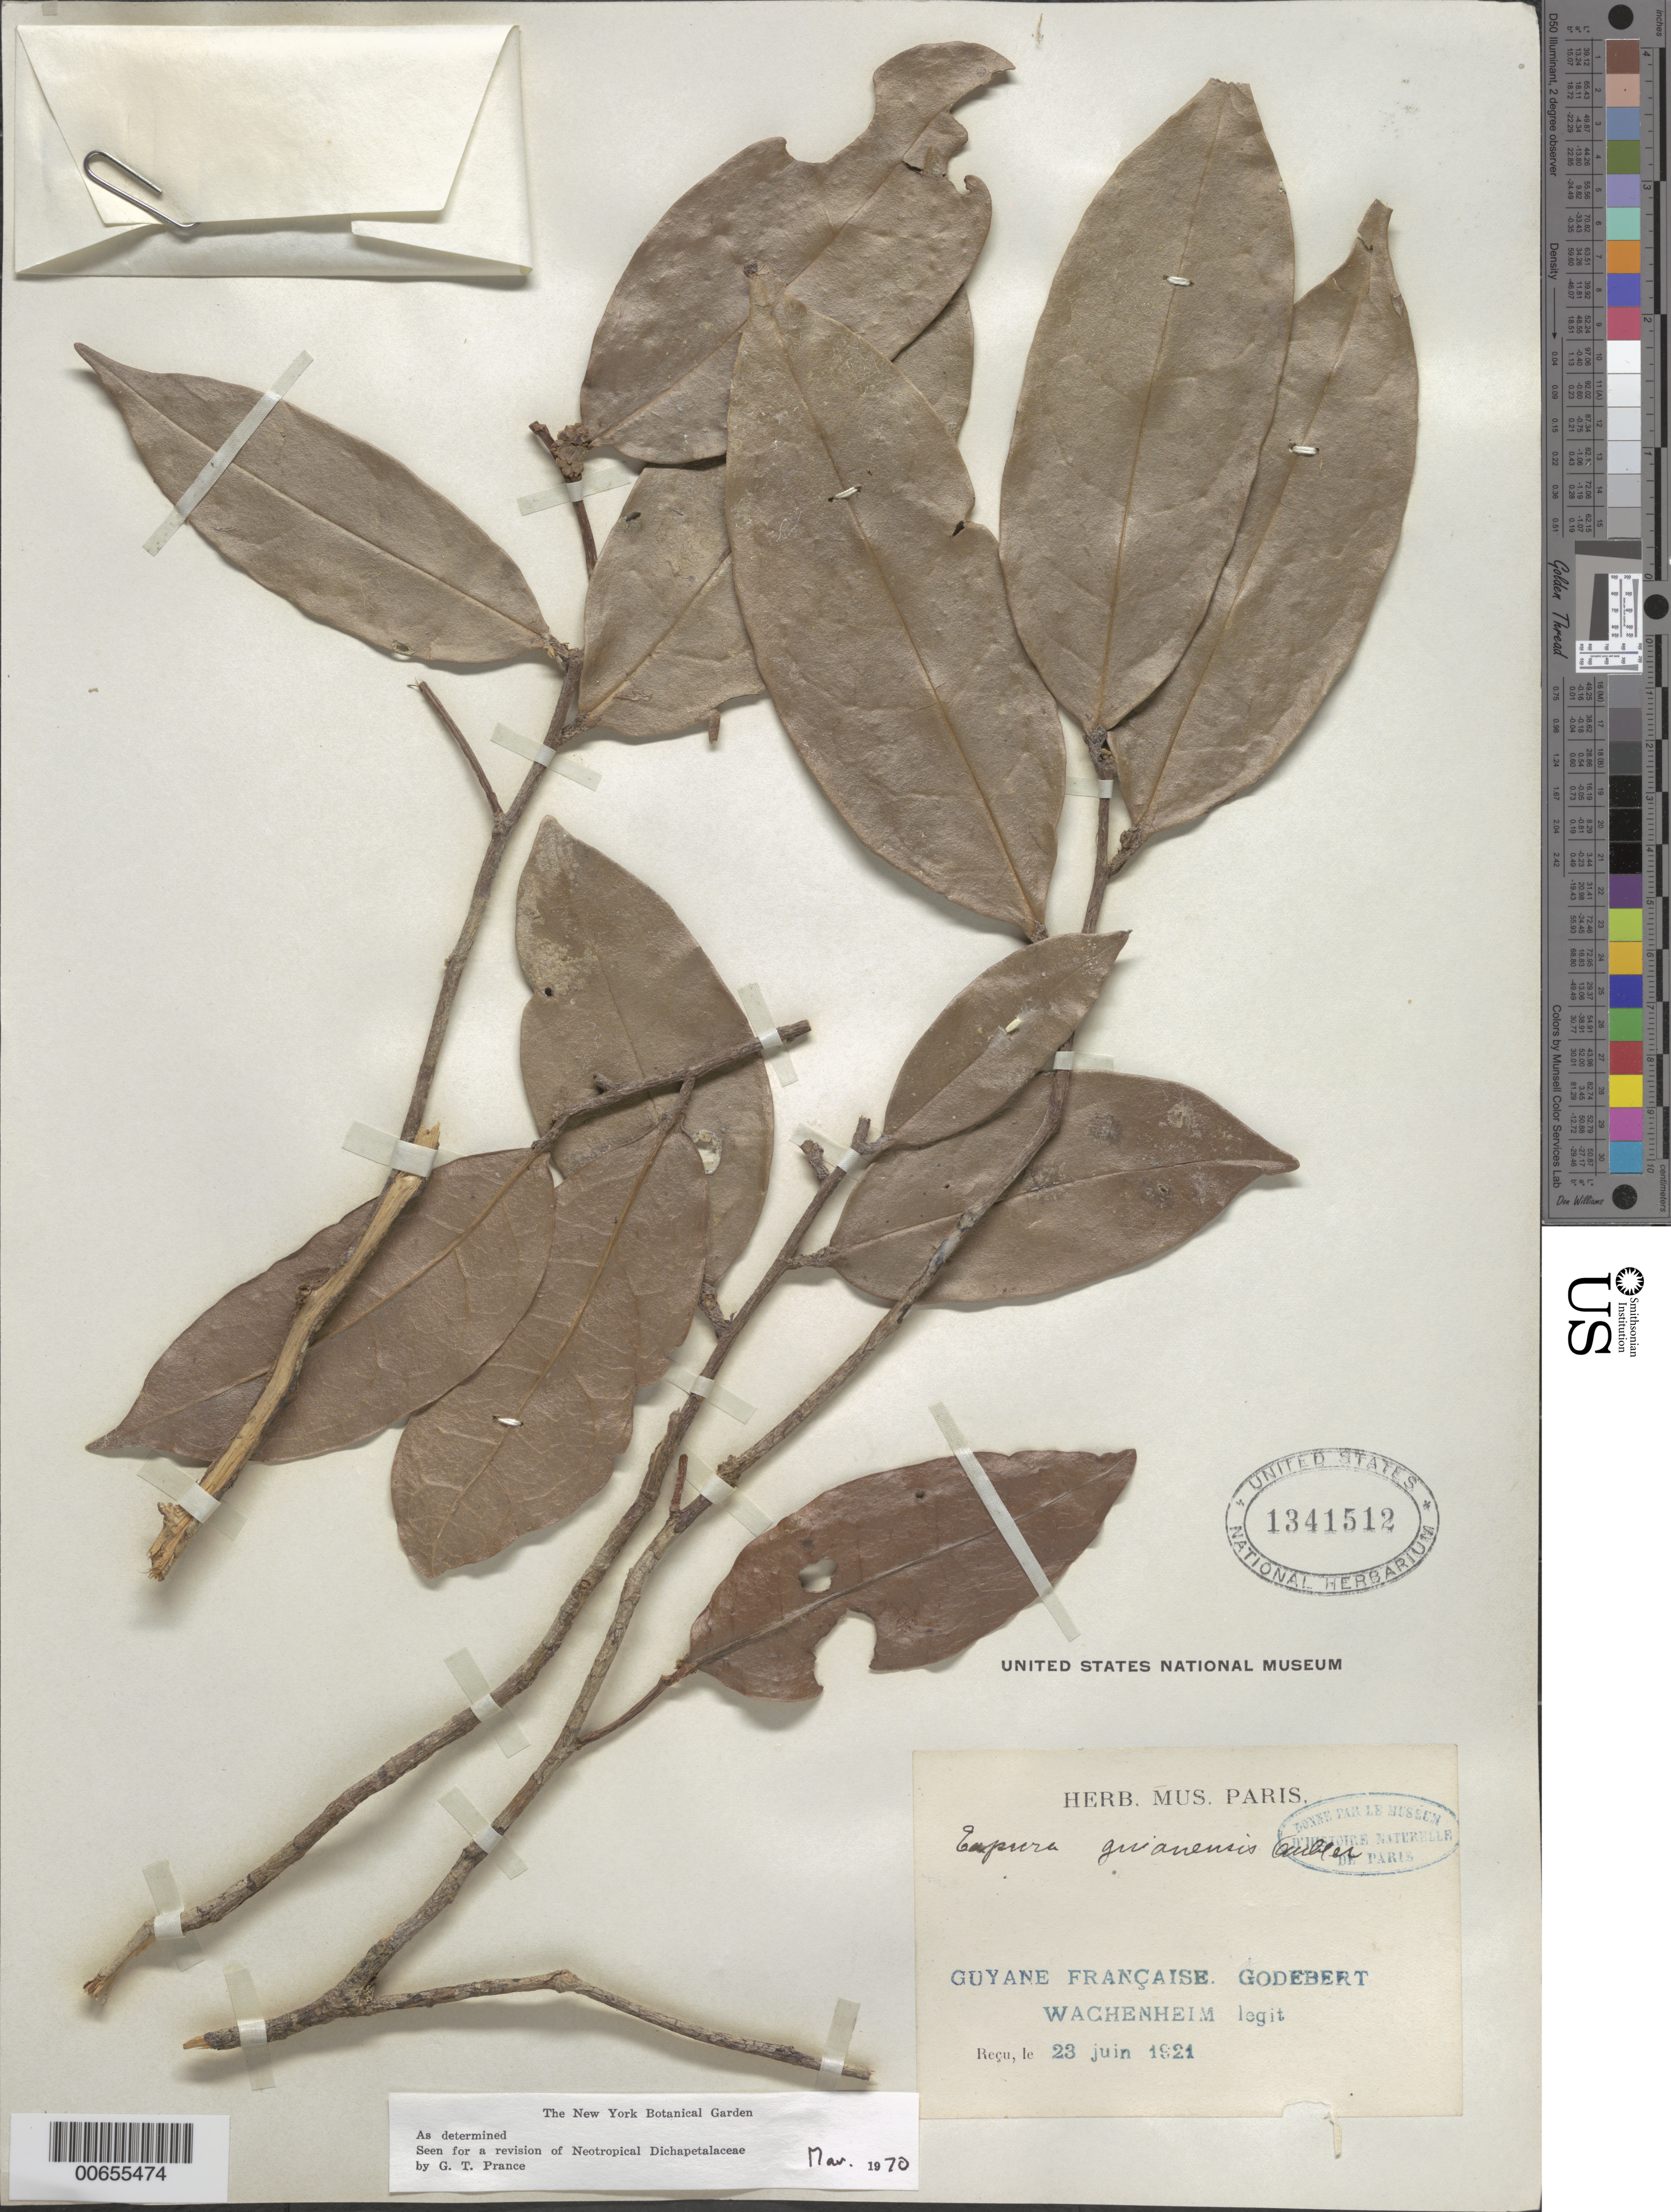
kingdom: Plantae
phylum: Tracheophyta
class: Magnoliopsida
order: Malpighiales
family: Dichapetalaceae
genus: Tapura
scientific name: Tapura guianensis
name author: Aubl.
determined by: Prance, G. T.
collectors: G. Wachenheim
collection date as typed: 23-Jun-21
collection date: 1921-06-23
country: French Guiana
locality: Godebert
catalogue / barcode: US 1341512